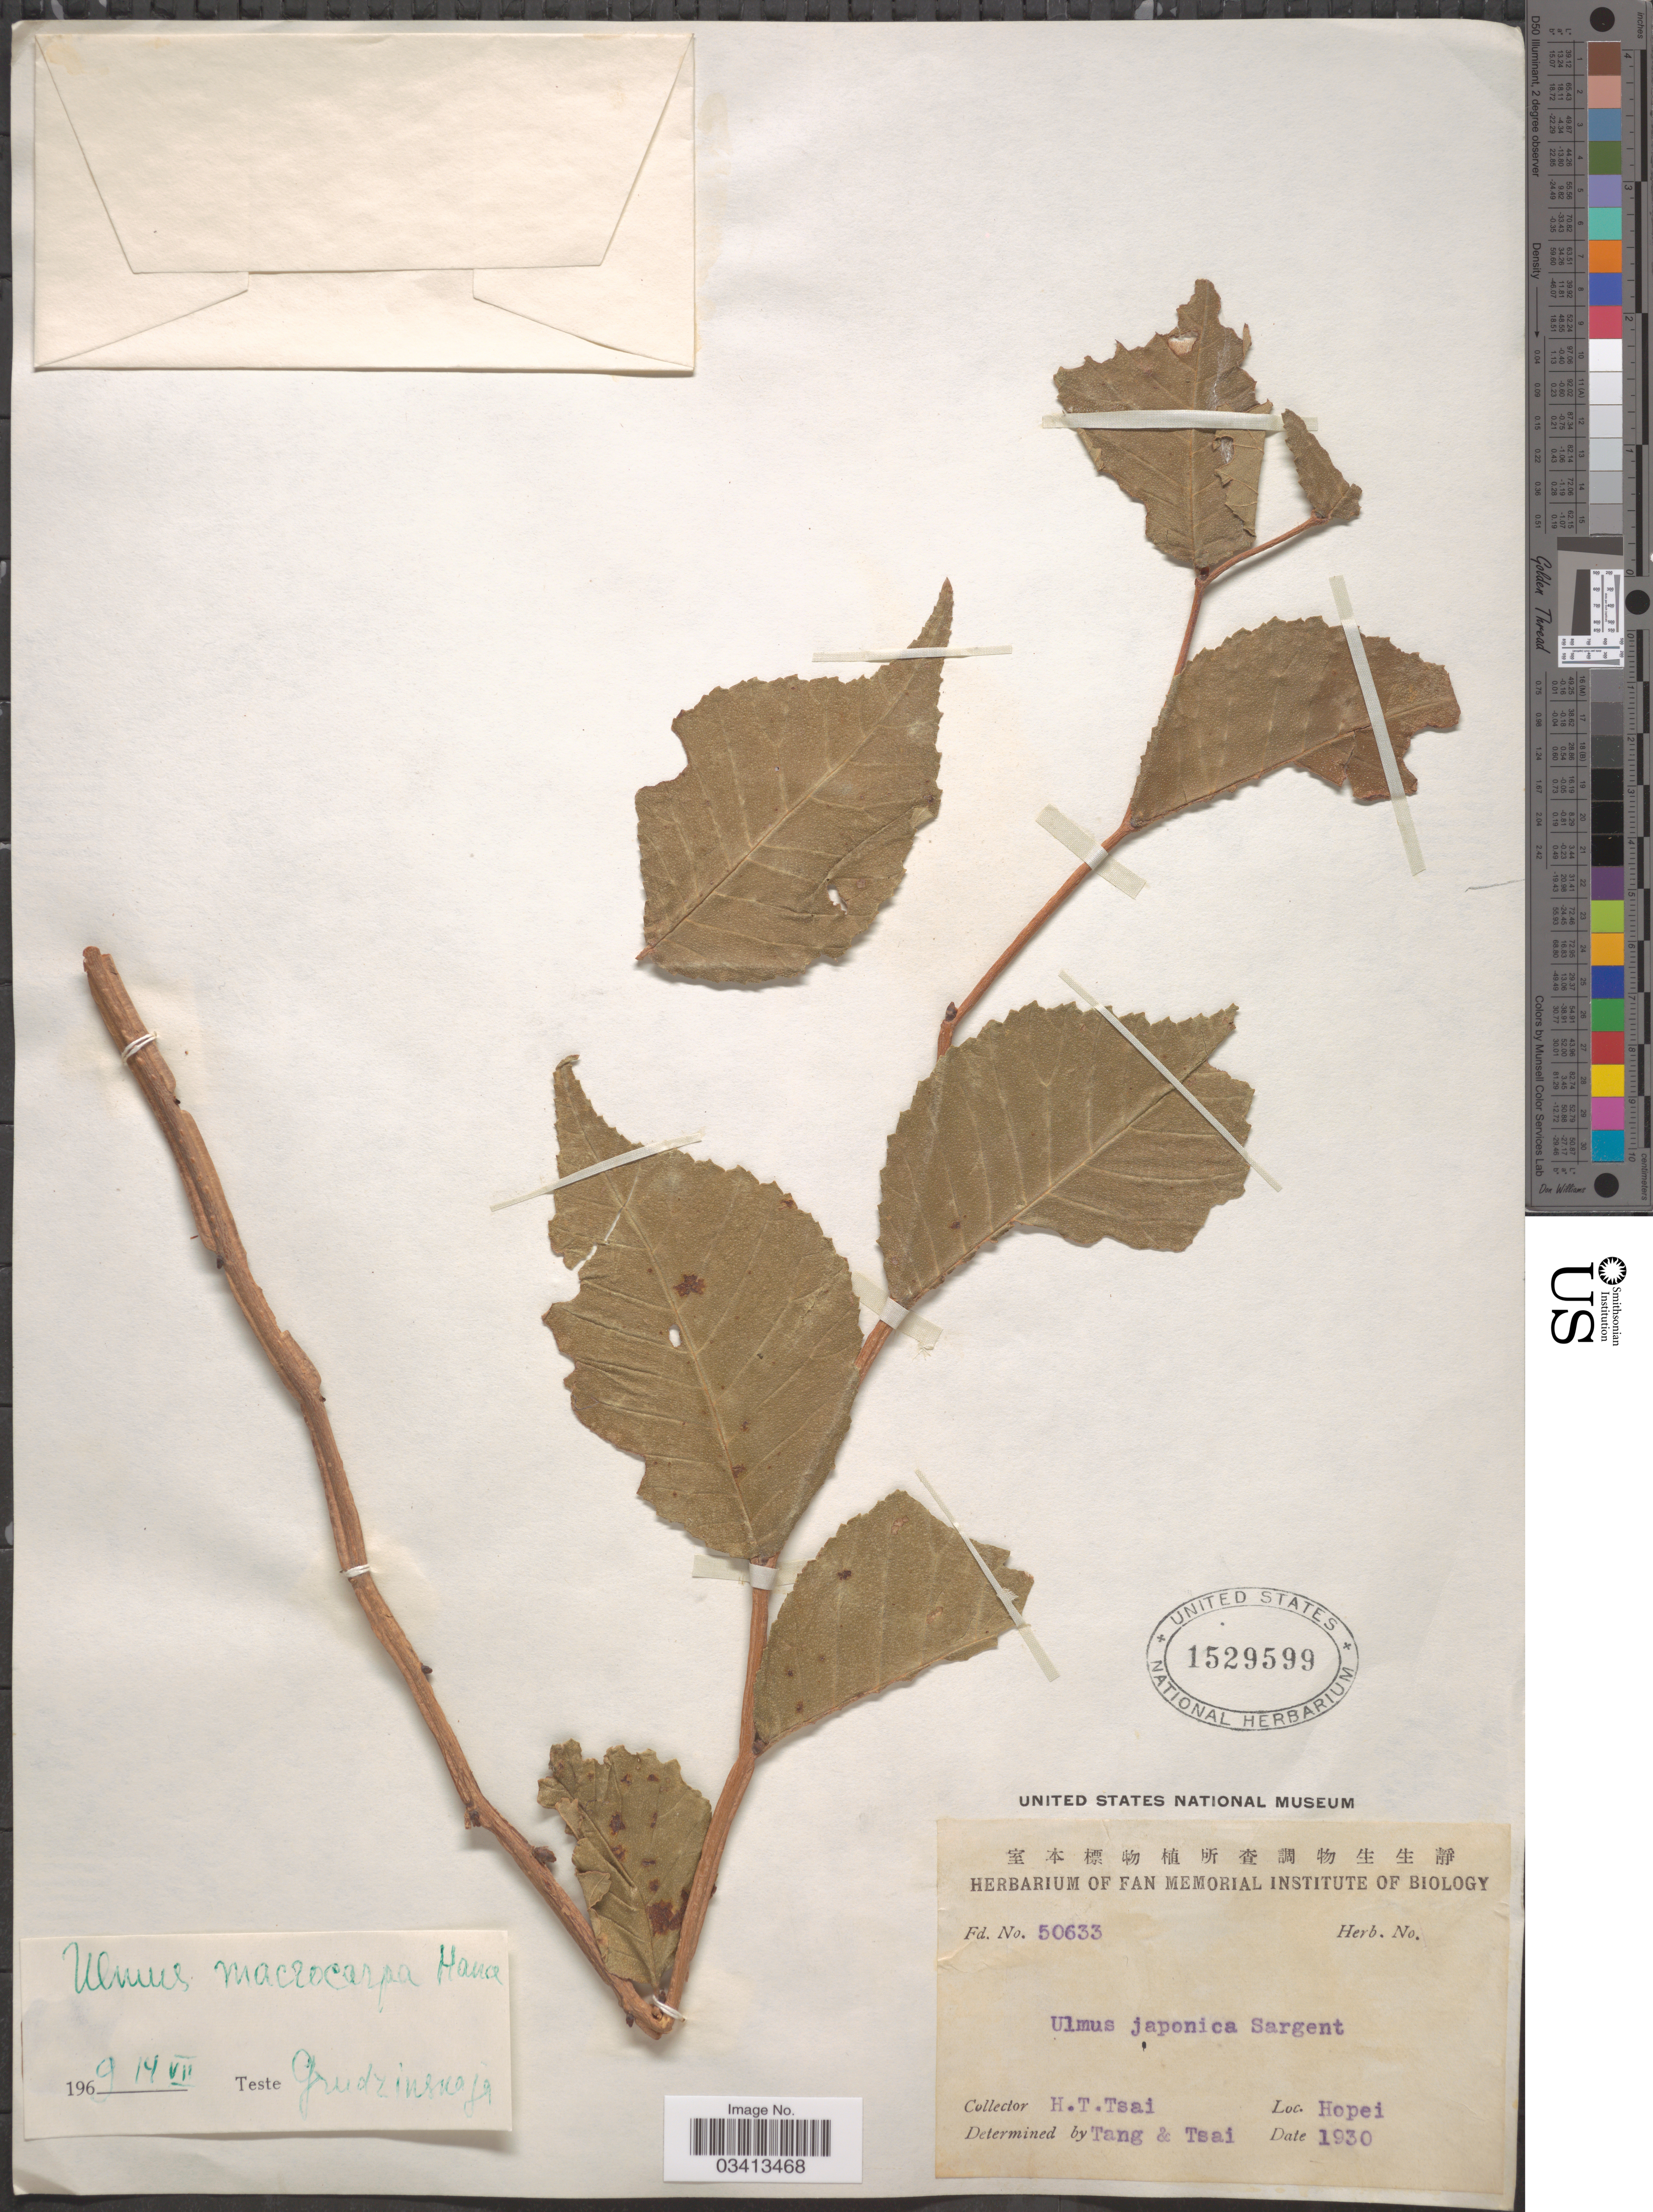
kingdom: Plantae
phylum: Tracheophyta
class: Magnoliopsida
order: Rosales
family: Ulmaceae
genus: Ulmus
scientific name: Ulmus macrocarpa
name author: Hance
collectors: H. Tsai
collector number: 50633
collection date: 1930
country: China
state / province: Hebei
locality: Hopei.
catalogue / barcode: US 1529599